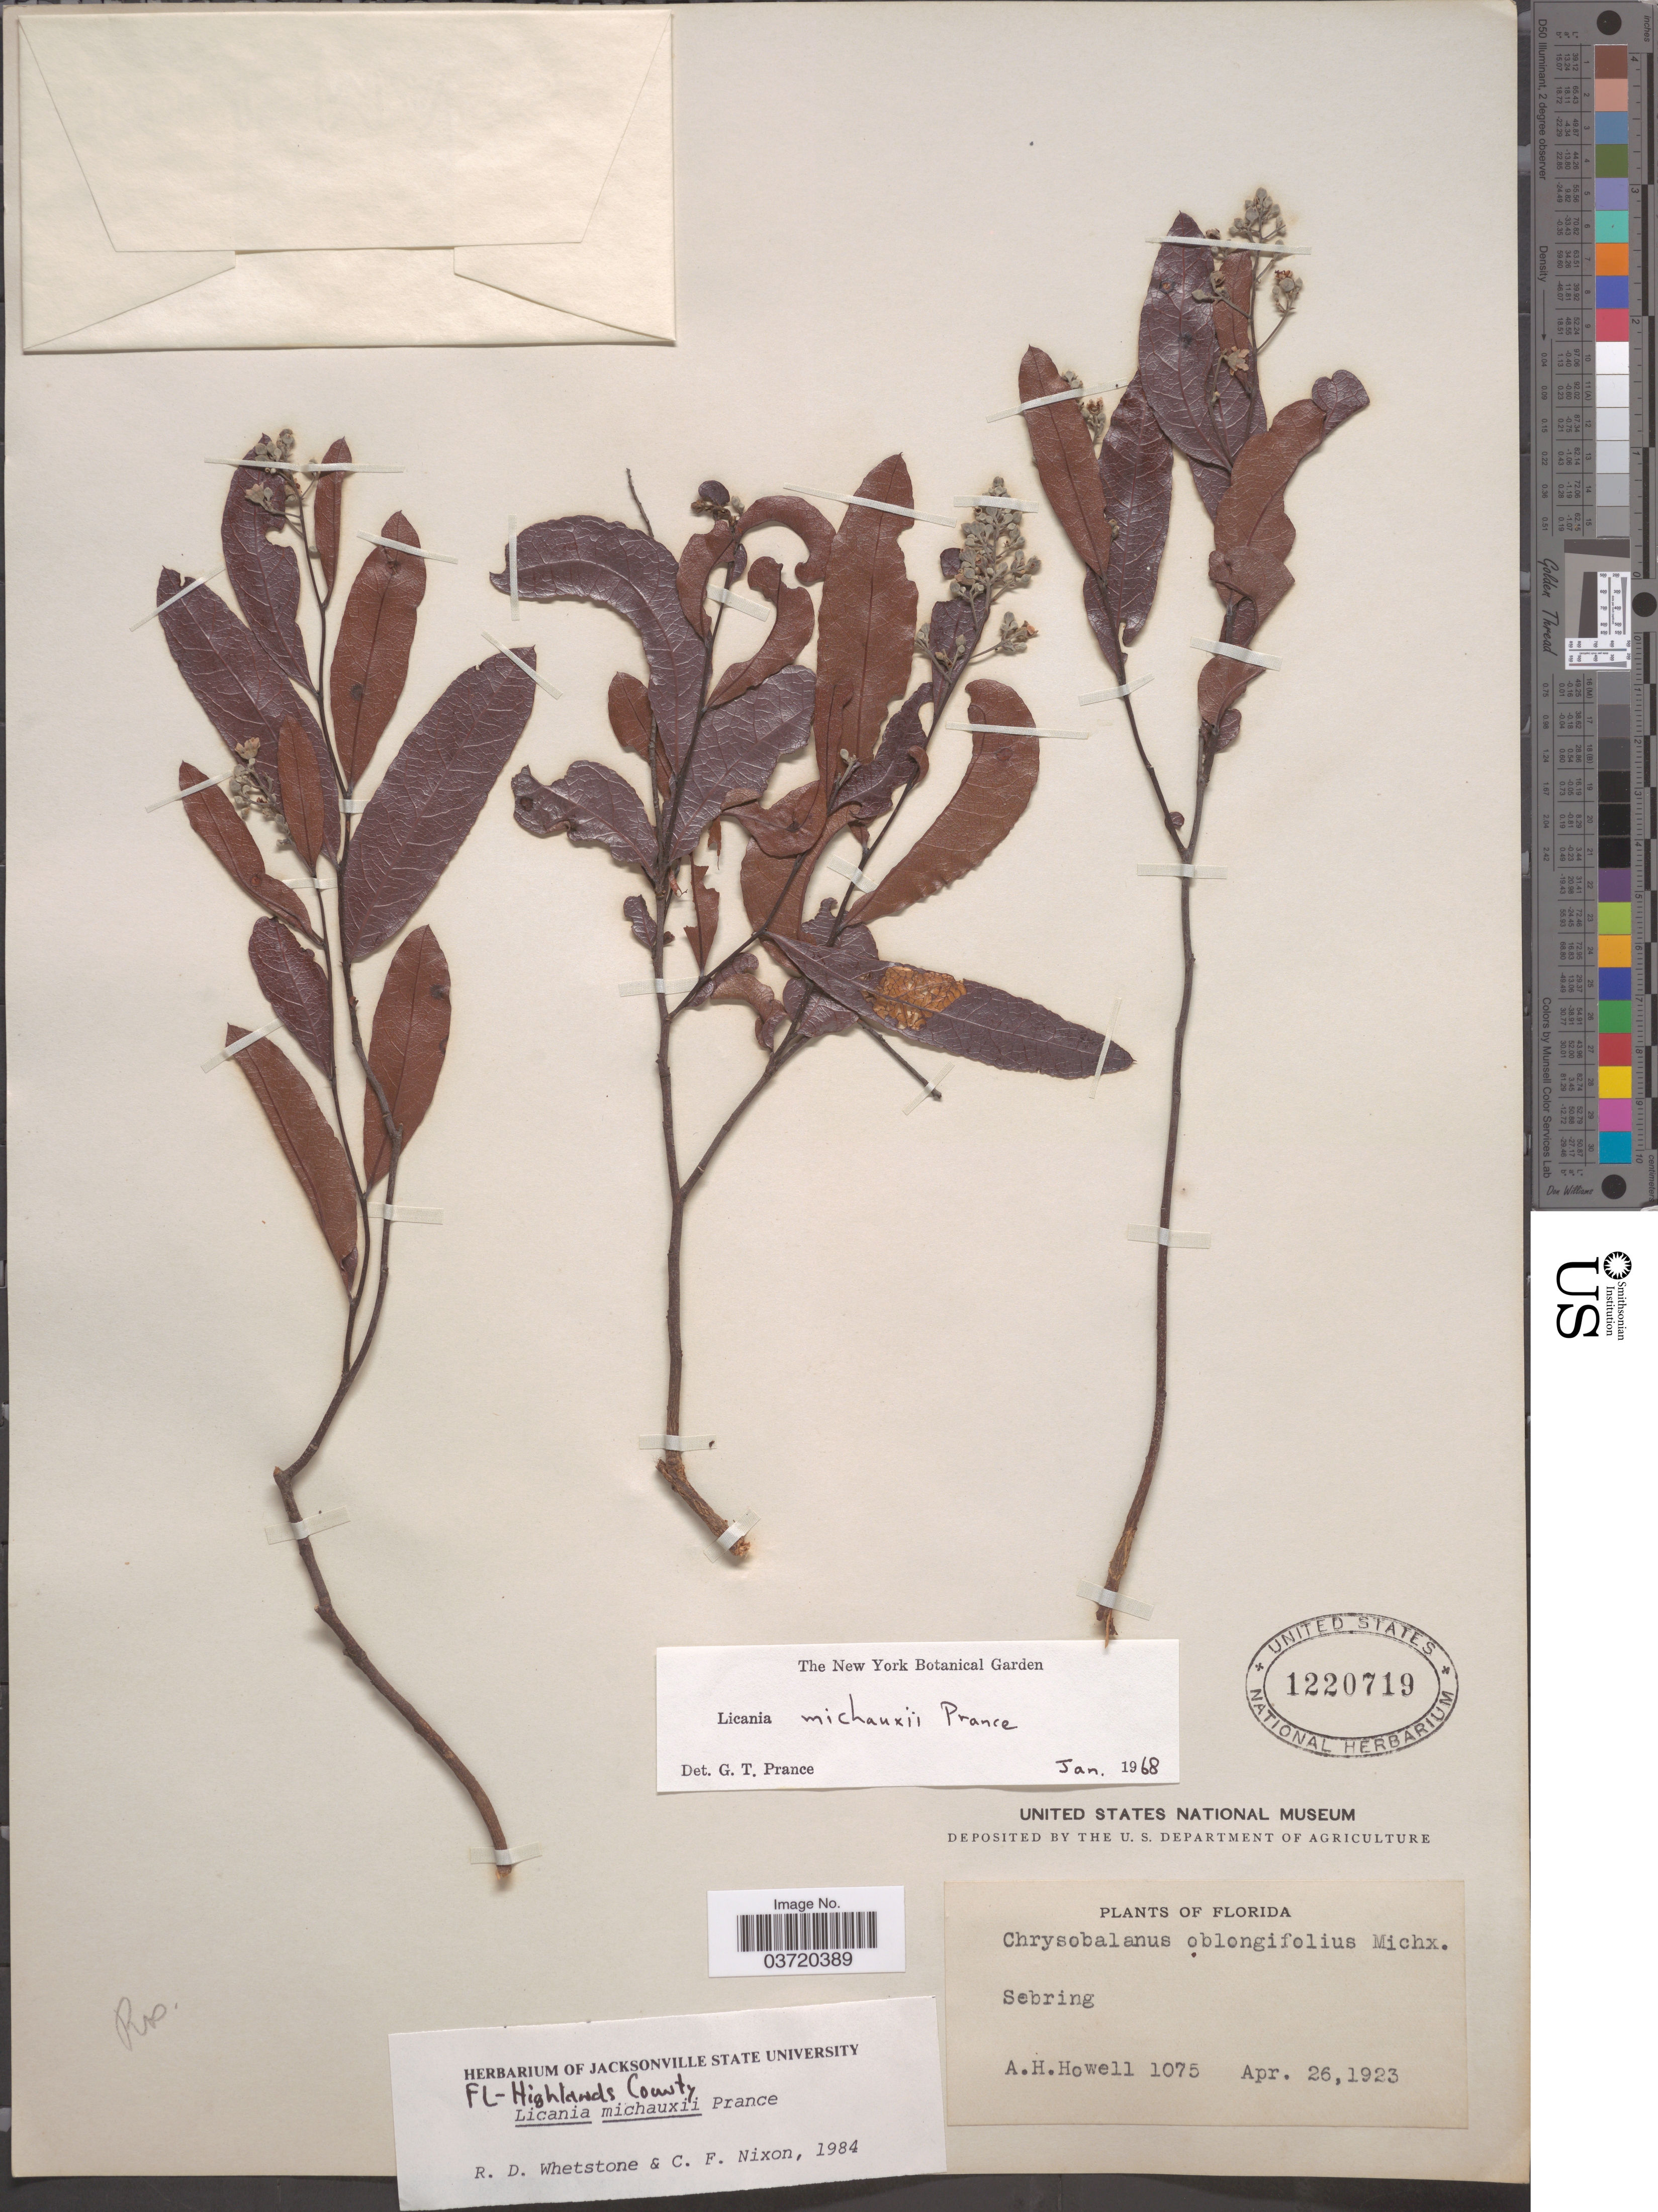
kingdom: Plantae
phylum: Tracheophyta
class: Magnoliopsida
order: Malpighiales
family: Chrysobalanaceae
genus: Geobalanus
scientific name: Geobalanus oblongifolius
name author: (Michx.) Small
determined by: Strong, M. T., (US), Smithsonian Institution - National Museum of Natural History (UNITED STATES)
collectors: A. Howell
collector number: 1075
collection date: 1923-04-26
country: United States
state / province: Florida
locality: Sebring.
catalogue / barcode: US 1220719